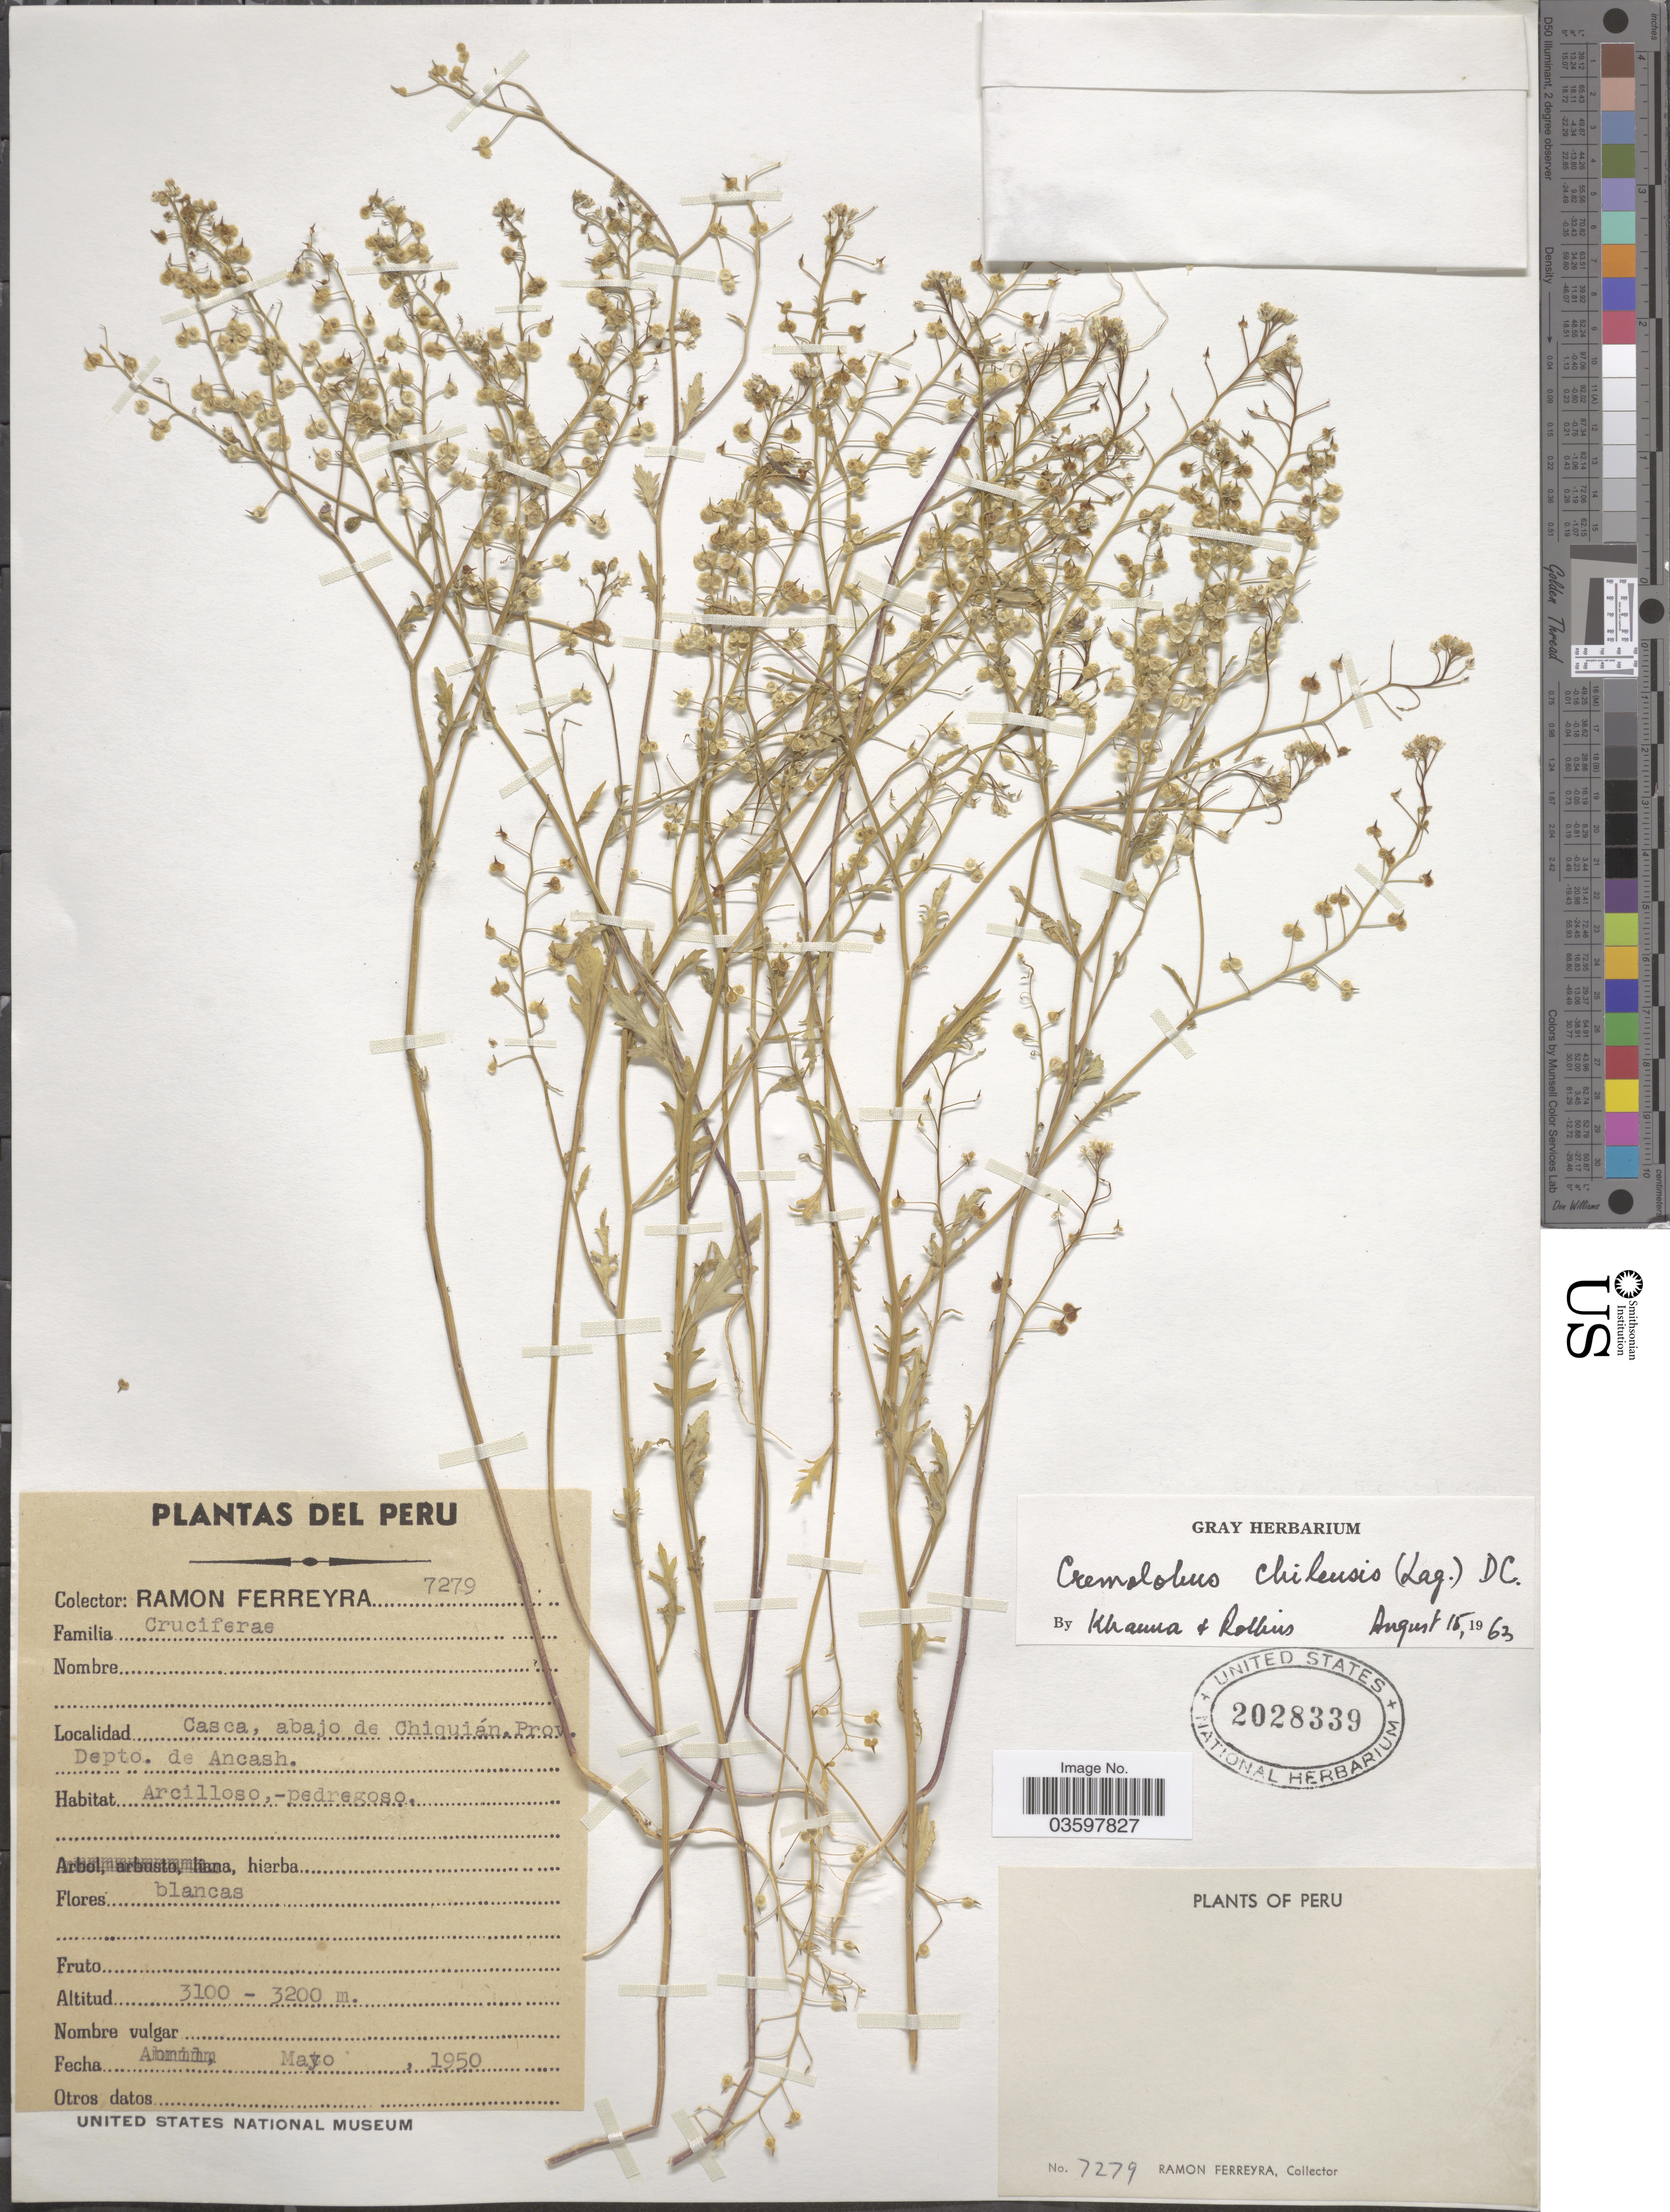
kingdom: Plantae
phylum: Tracheophyta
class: Magnoliopsida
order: Brassicales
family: Brassicaceae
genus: Cremolobus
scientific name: Cremolobus chilensis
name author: (Lag.) DC.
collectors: R. A. Ferreyra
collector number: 7279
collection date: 1950-05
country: Peru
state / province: Ancash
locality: Casca, abajo de Chiquián, Prov. Depto. de Ancash.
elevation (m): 3100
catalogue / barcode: US 2028339